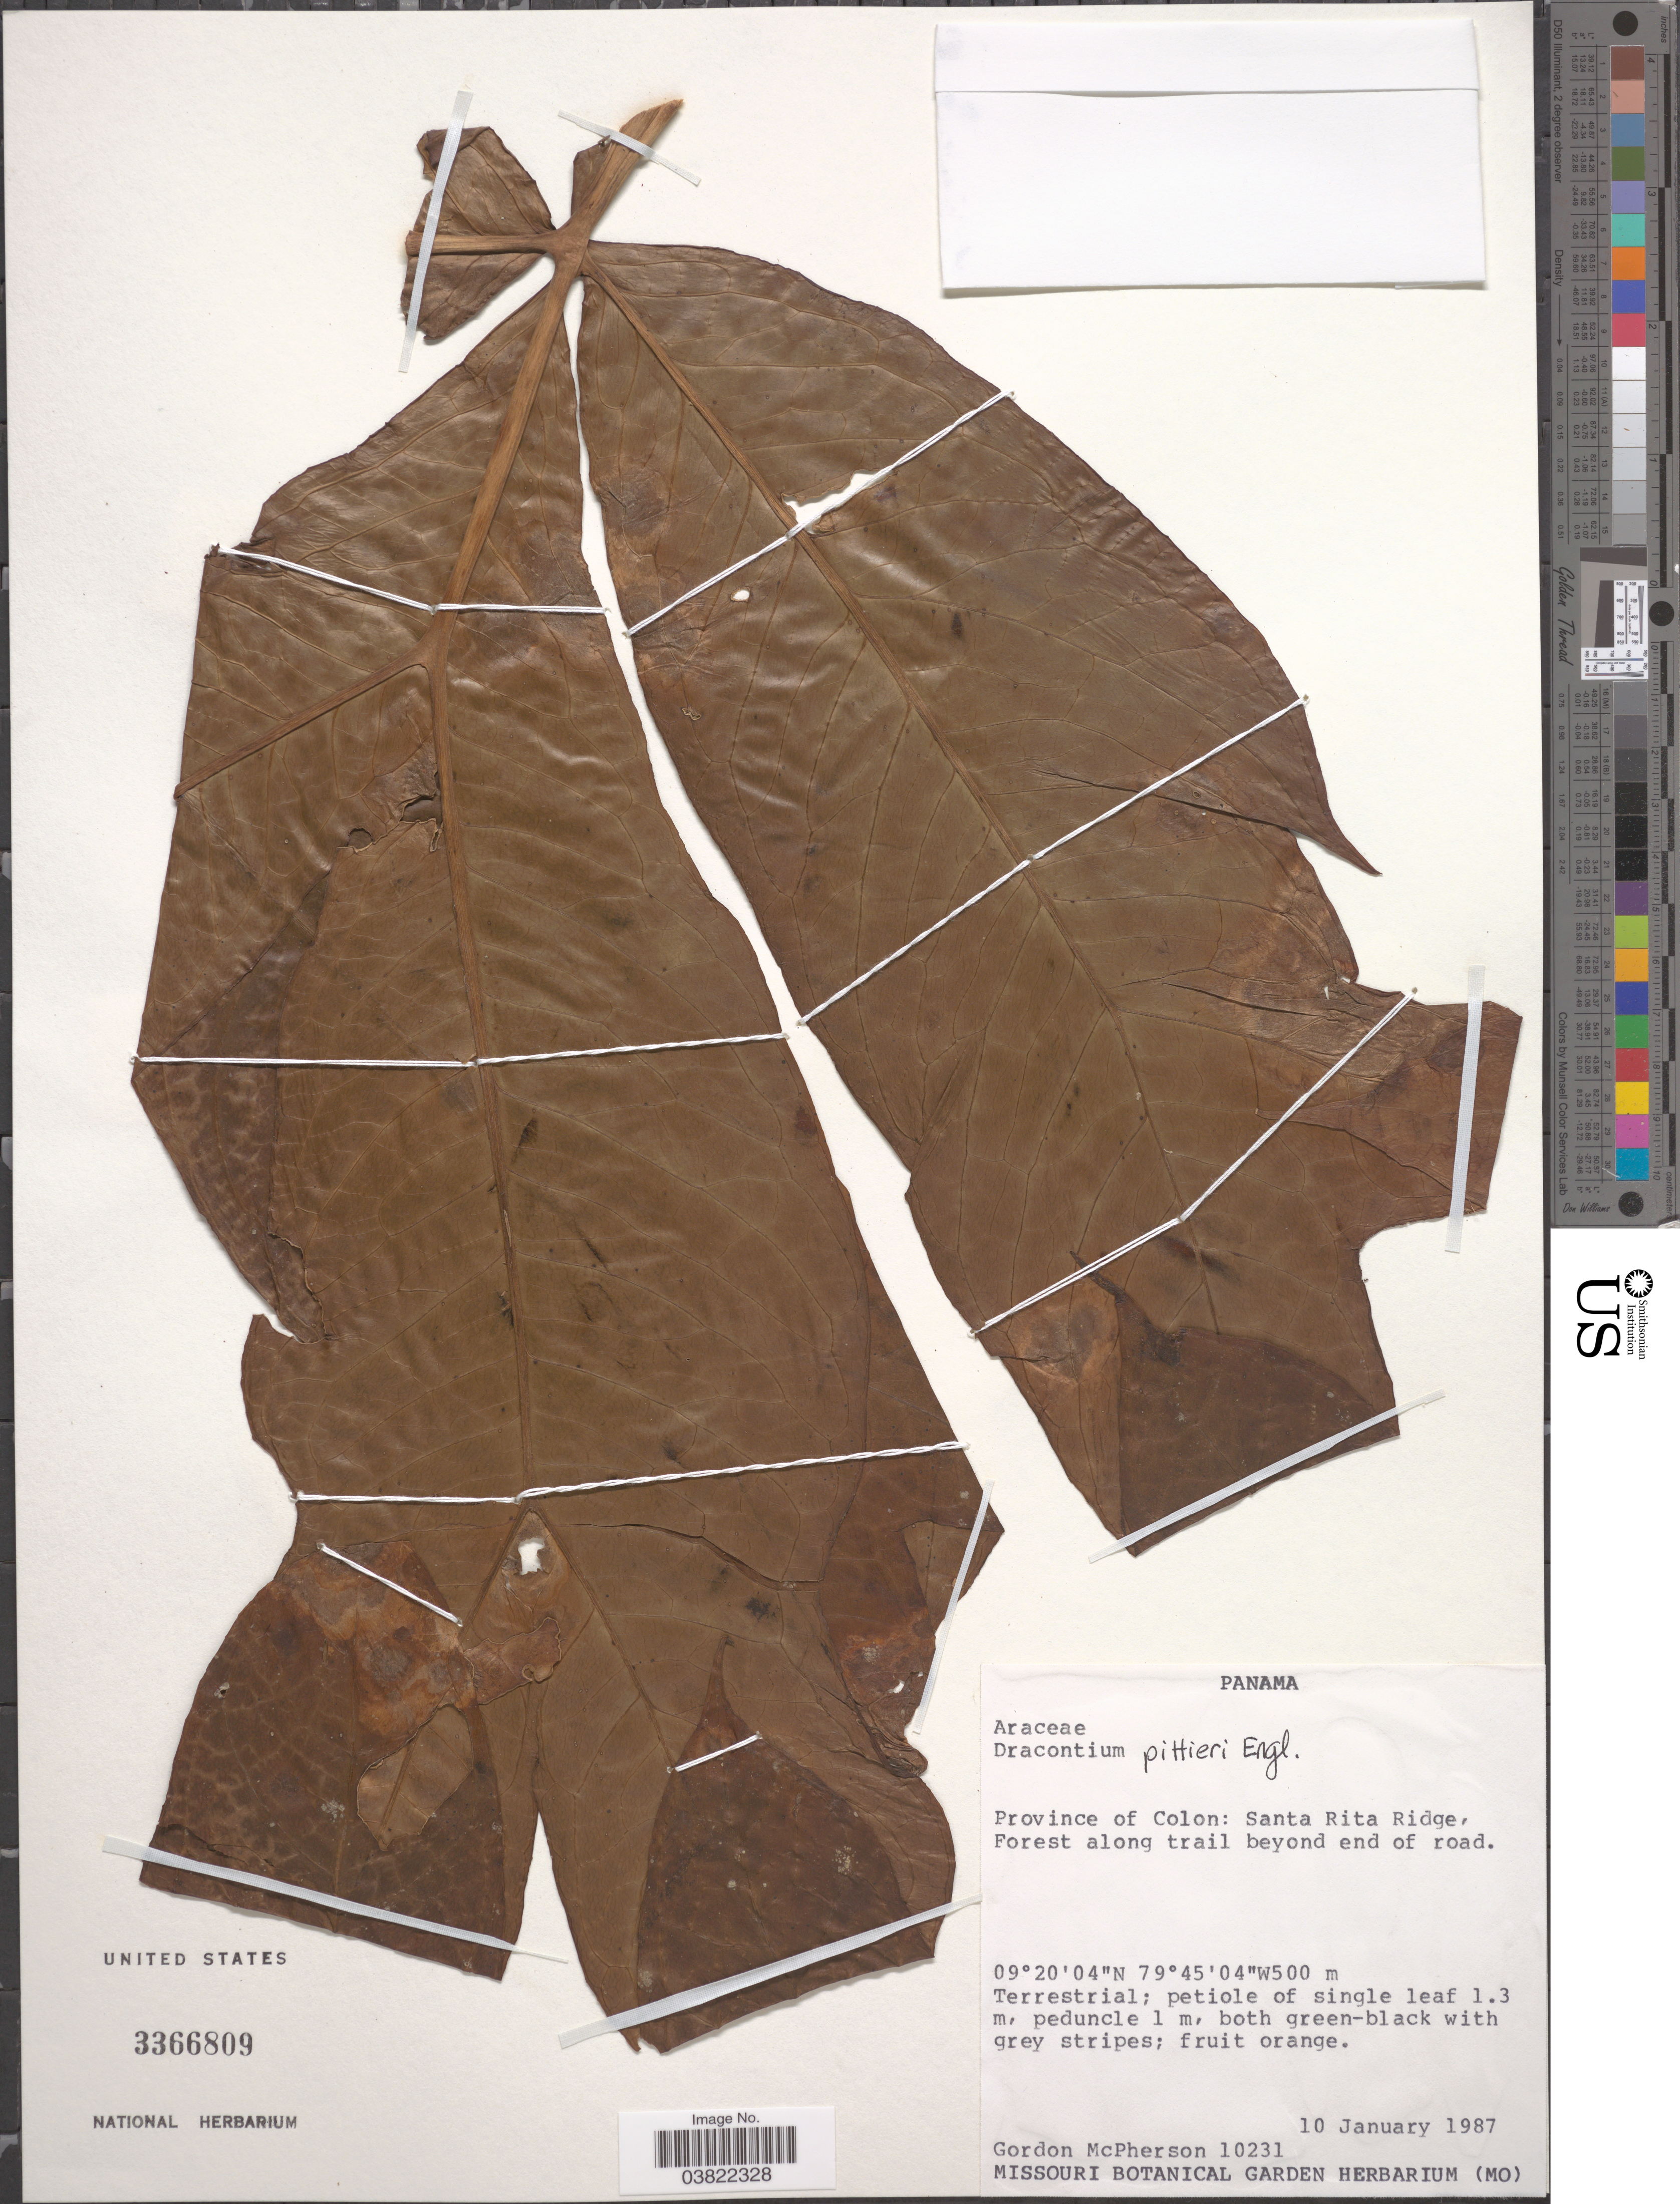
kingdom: Plantae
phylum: Tracheophyta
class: Liliopsida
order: Alismatales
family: Araceae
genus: Dracontium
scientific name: Dracontium pittieri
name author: Engl.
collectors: G. McPherson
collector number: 10231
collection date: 1987-01-10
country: Panama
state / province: Colón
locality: Santa Rita Ridge, Forest along trail beyond end of road.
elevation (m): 500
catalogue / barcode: US 3366809